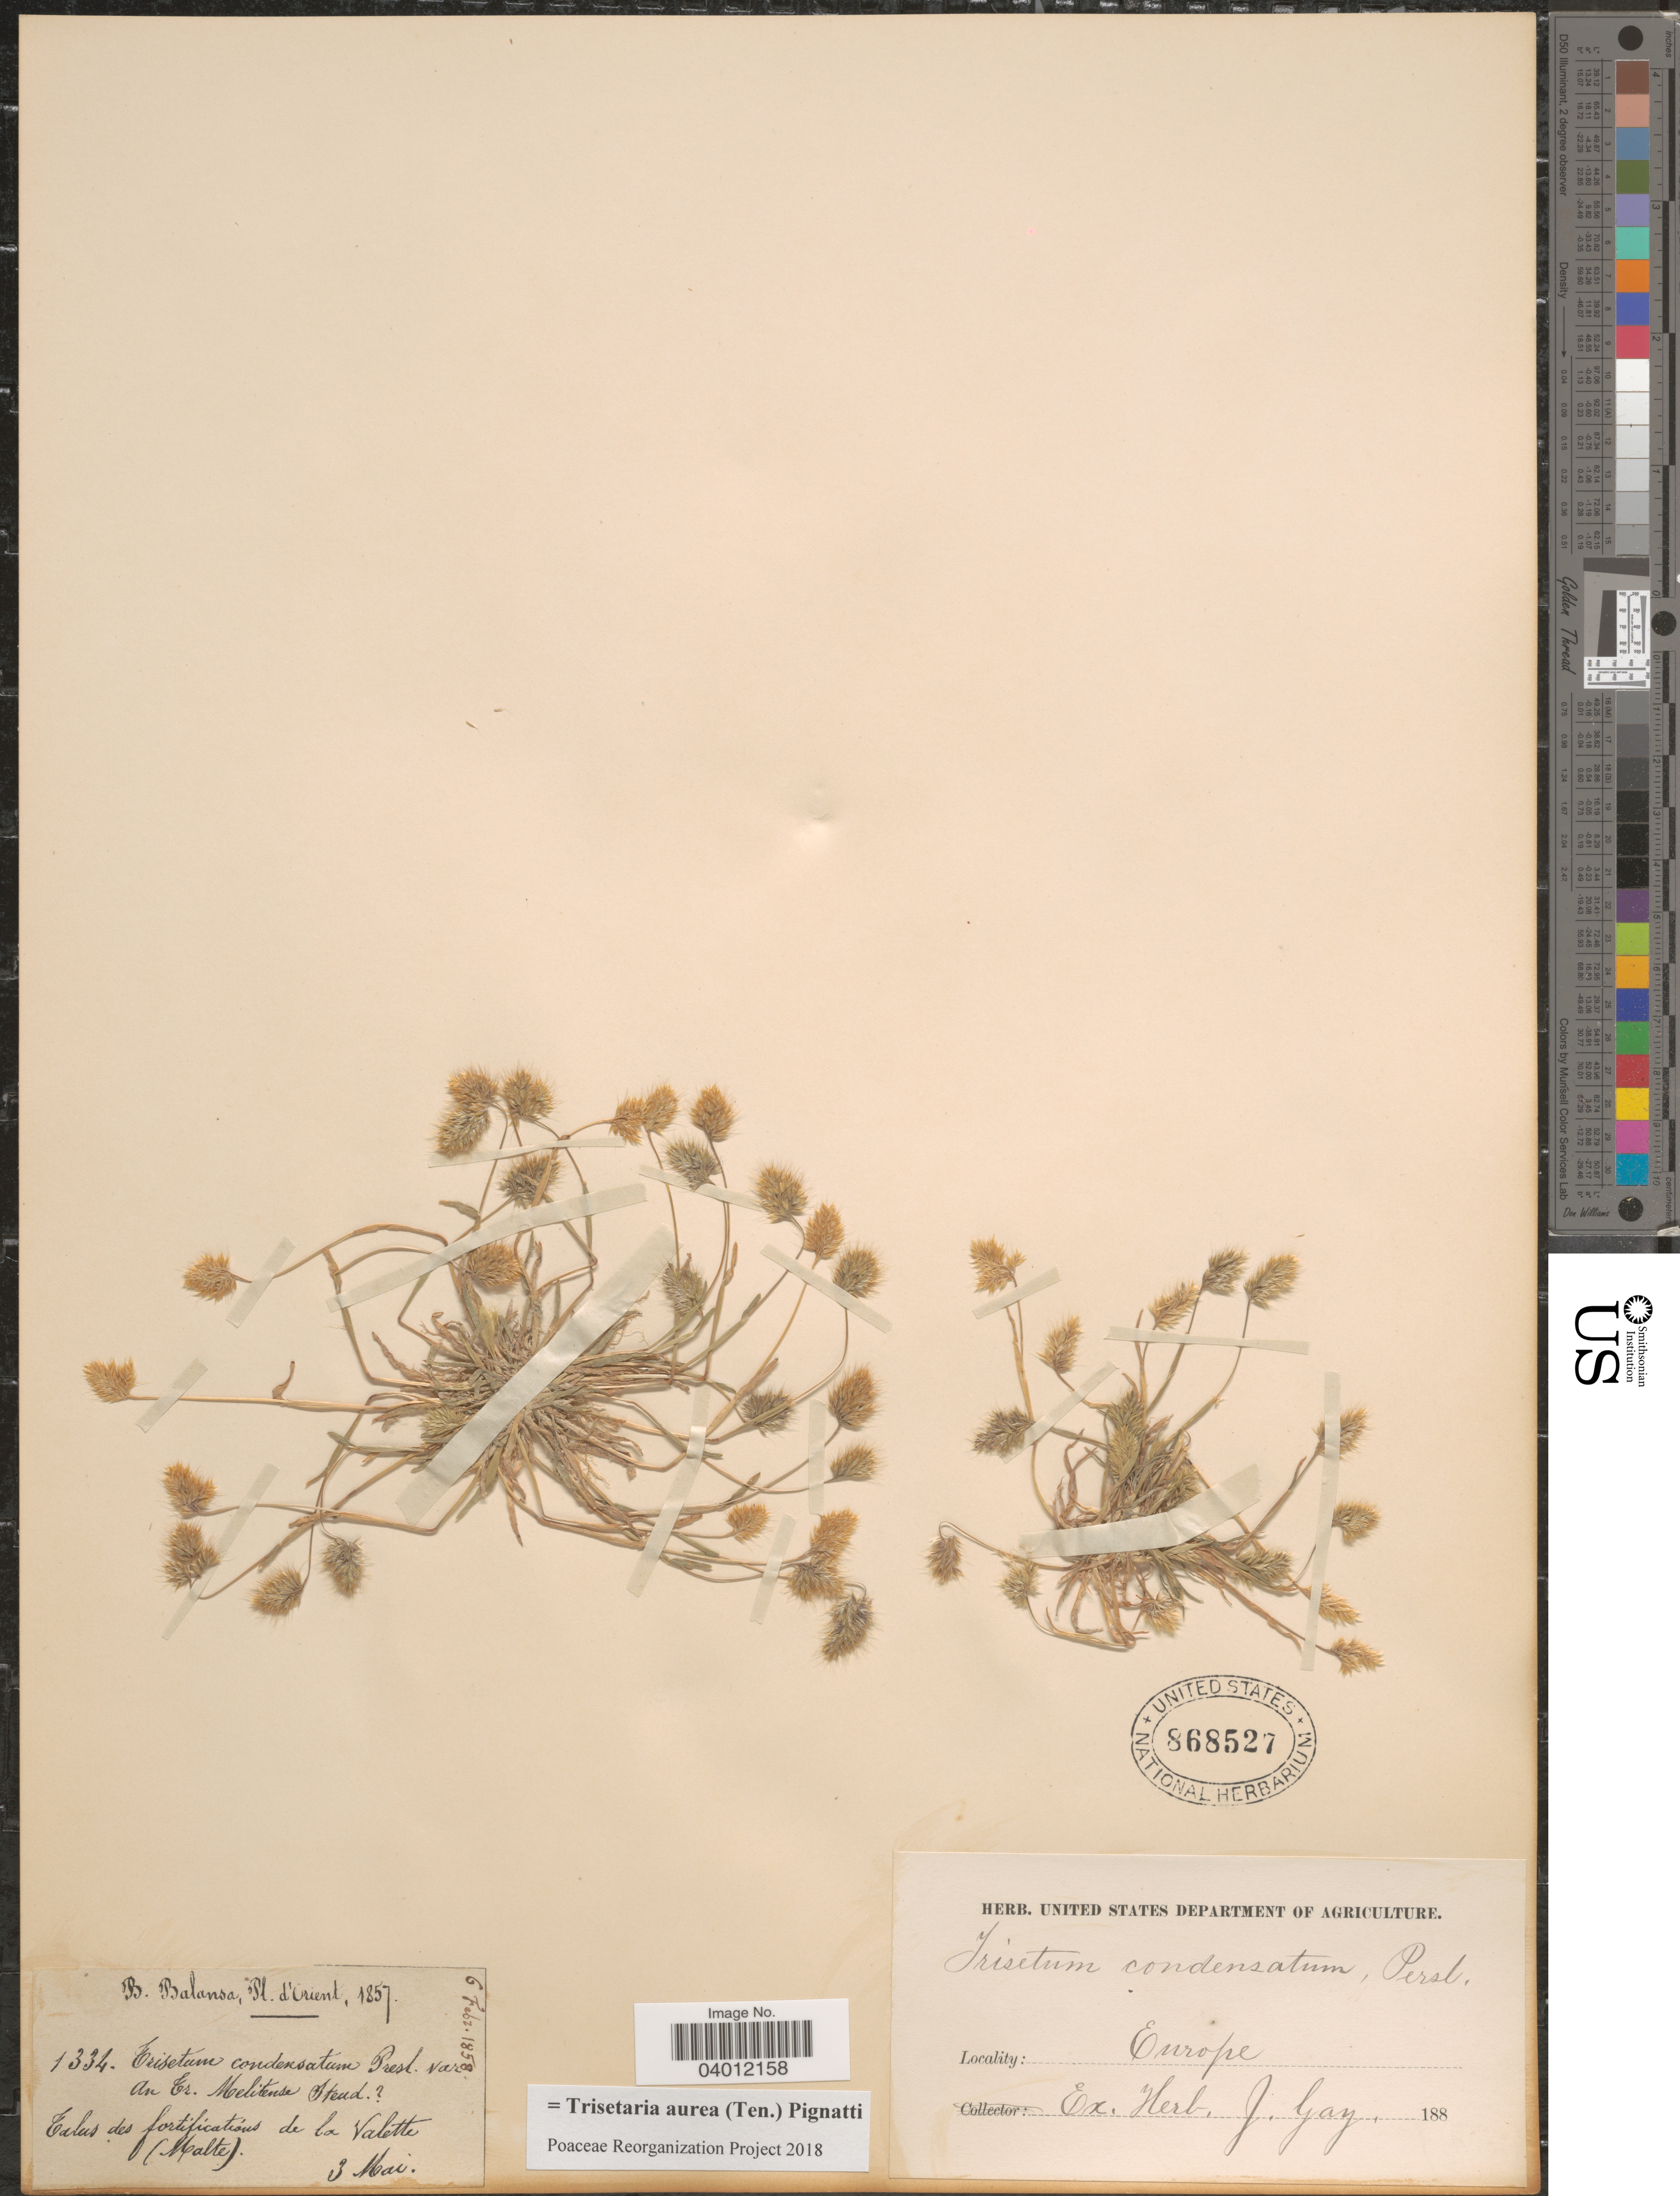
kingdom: Plantae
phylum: Tracheophyta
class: Liliopsida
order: Poales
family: Poaceae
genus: Trisetaria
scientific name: Trisetaria aurea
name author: (Ten.) Pignatti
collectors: B. Balansa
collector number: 1334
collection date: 1857-05-03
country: Malta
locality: Talus de fortificatións de la Valette (Malte). Europe.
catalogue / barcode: US 868527